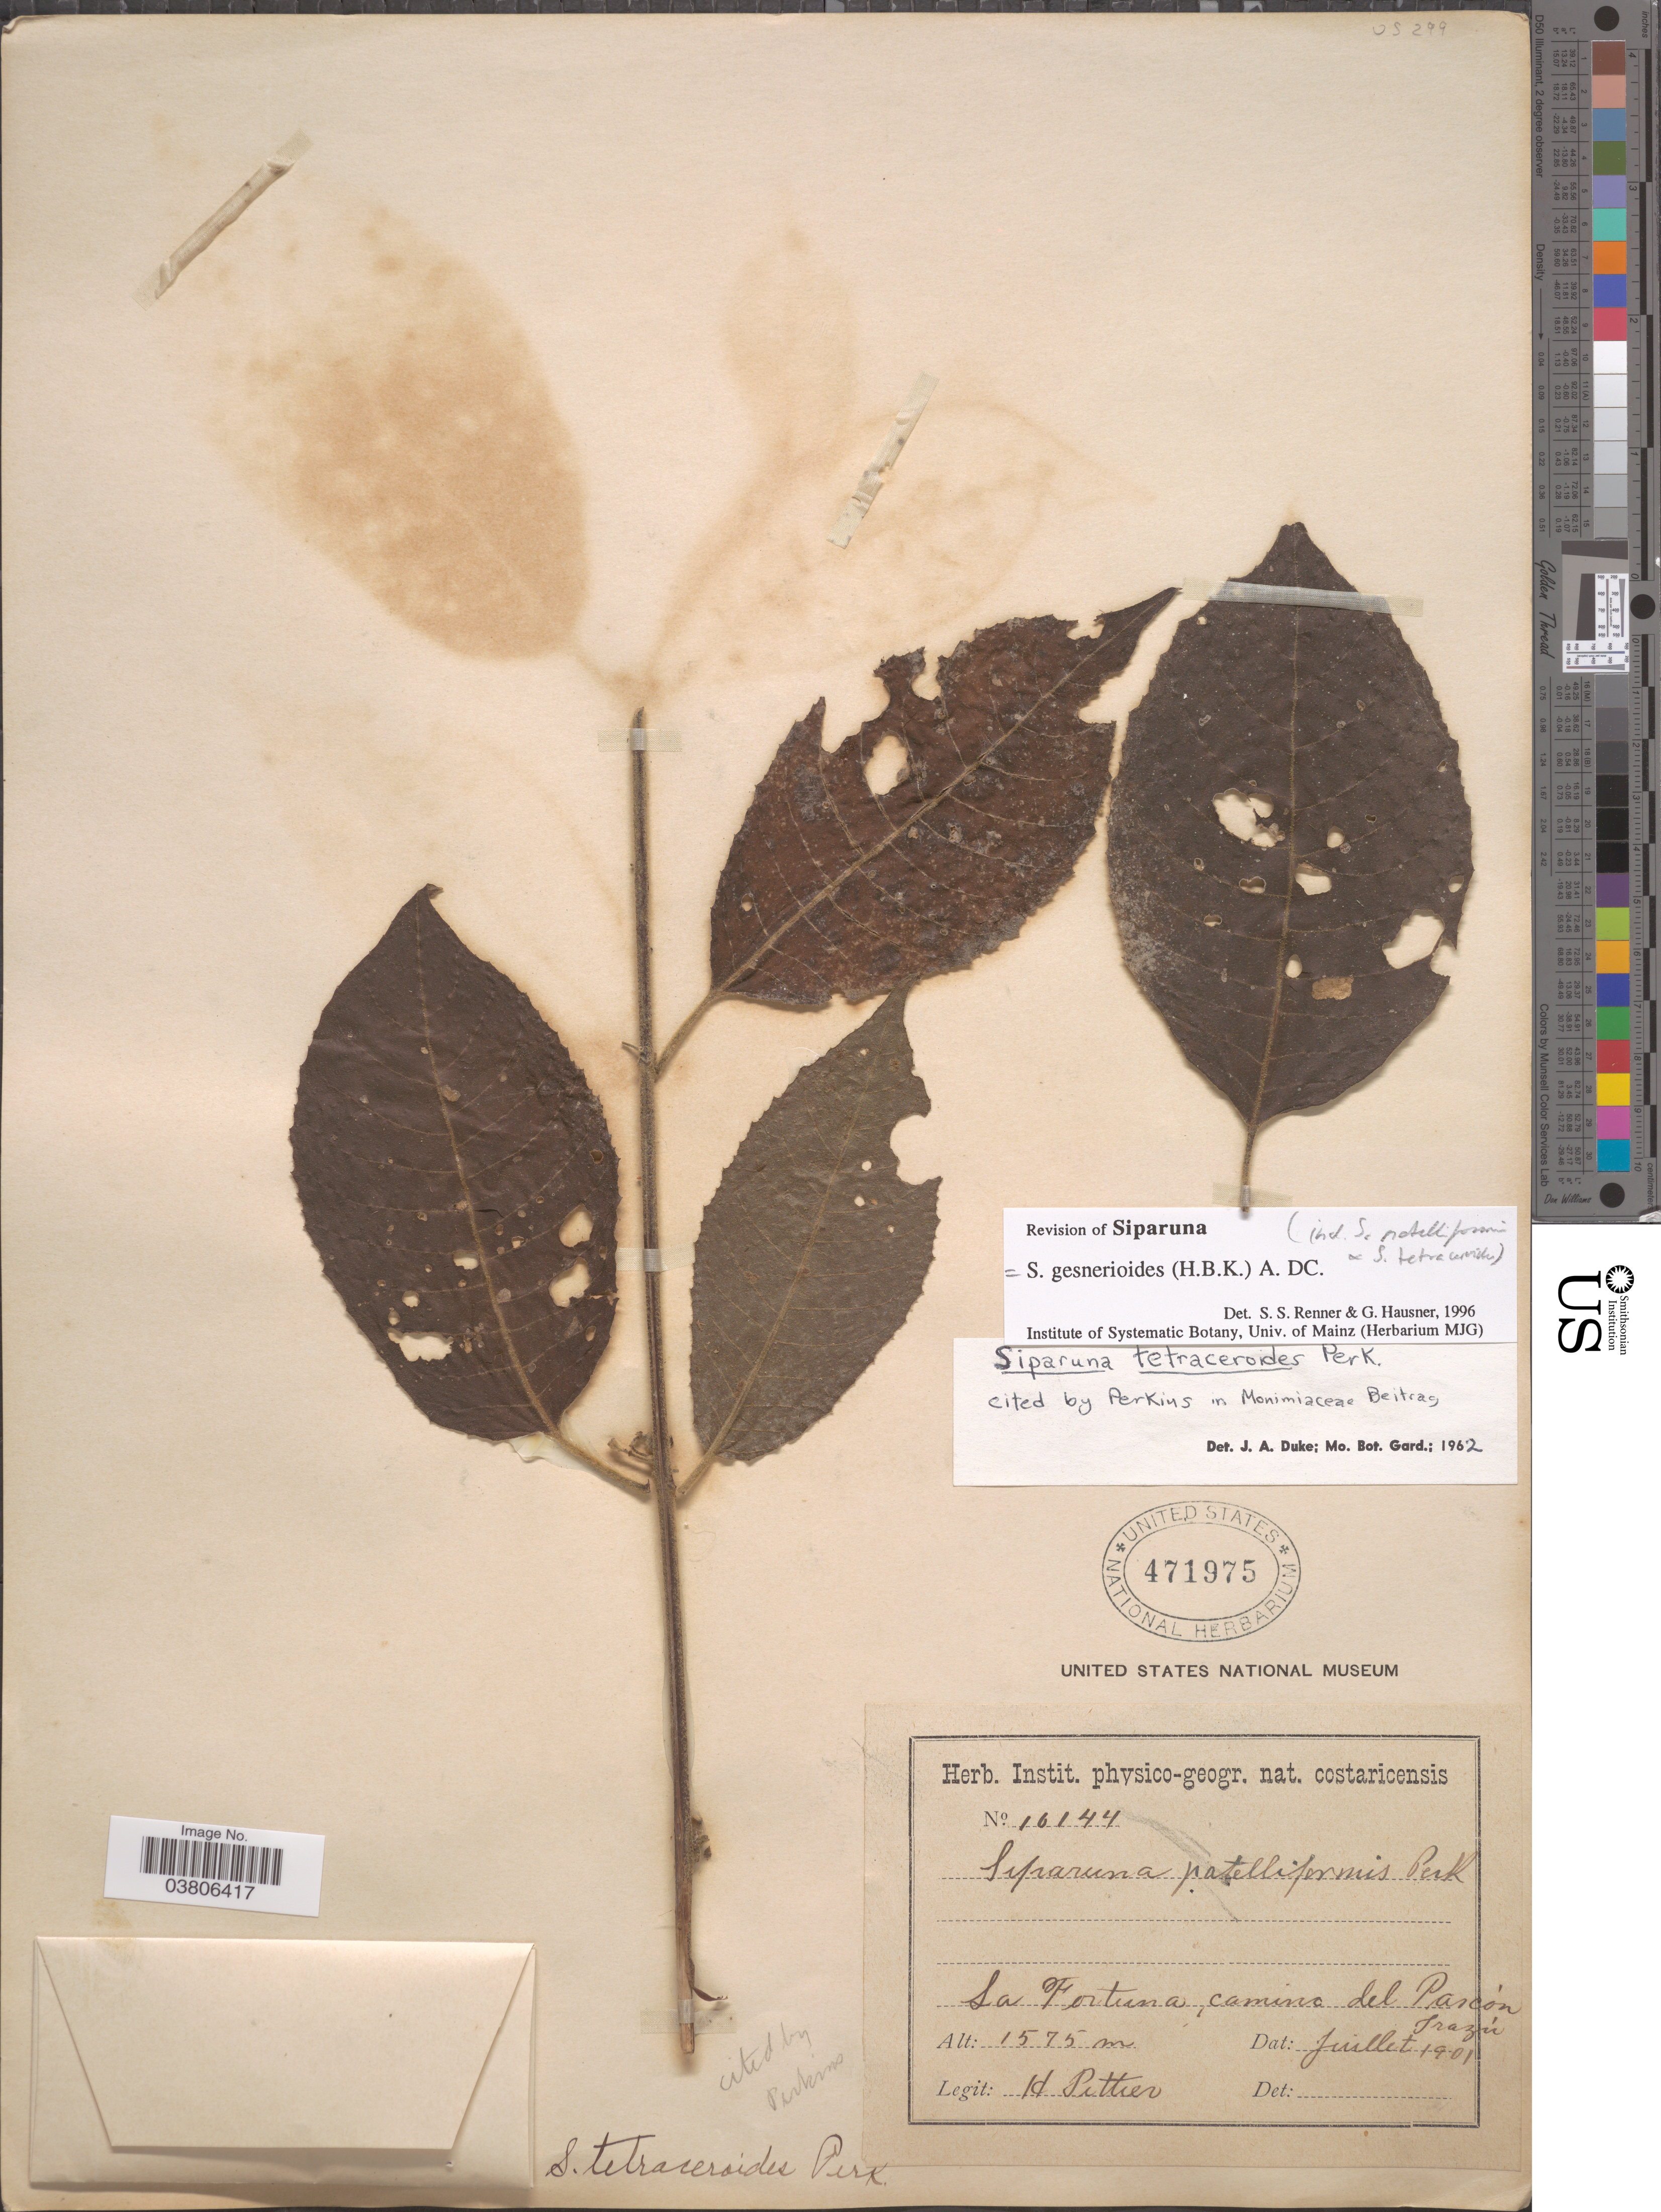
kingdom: Plantae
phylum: Tracheophyta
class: Magnoliopsida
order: Laurales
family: Siparunaceae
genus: Siparuna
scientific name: Siparuna gesnerioides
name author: (Kunth) A. DC.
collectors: H. F. Pittier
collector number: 16144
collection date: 1901-07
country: Costa Rica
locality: La Fortuna, camino del Pascón Irazú.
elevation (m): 1575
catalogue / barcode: US 471975